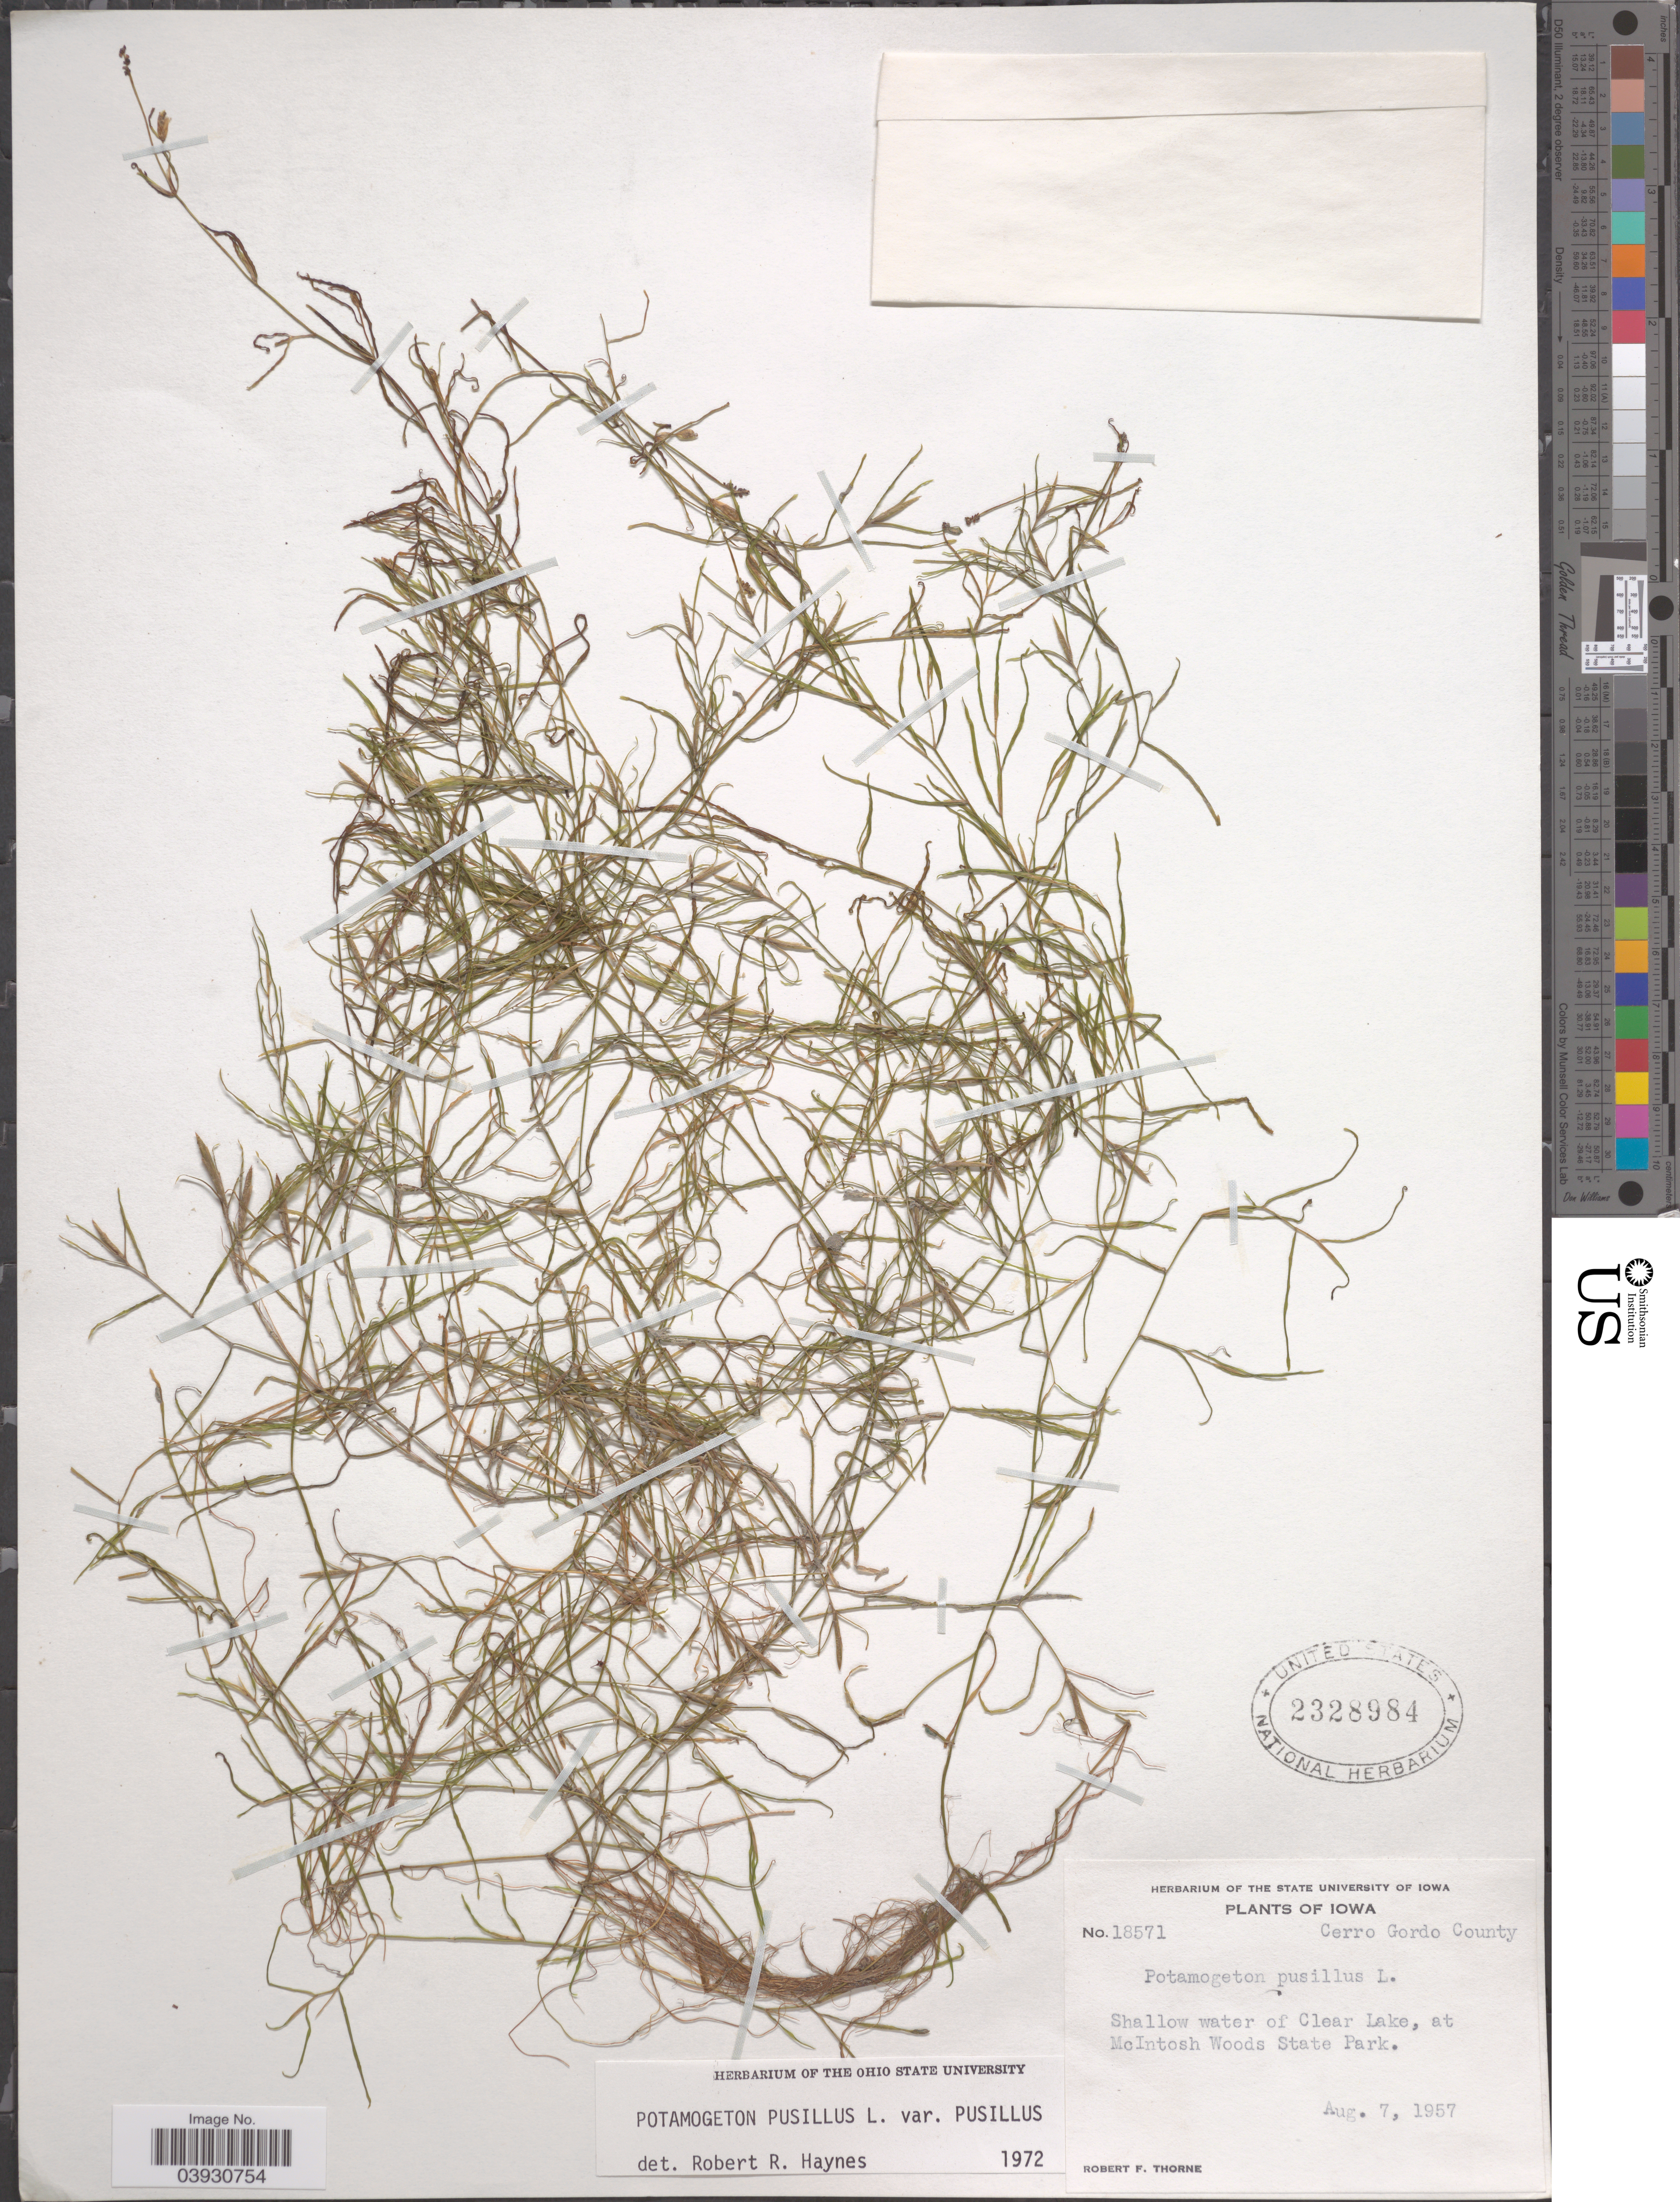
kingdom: Plantae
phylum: Tracheophyta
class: Liliopsida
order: Alismatales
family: Potamogetonaceae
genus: Potamogeton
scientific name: Potamogeton pusillus var. pusillus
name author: L.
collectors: R. F. Thorne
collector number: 18571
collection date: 1957-08-07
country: United States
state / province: Iowa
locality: Cerro Gordo County. Shallow water of Clear Lake, at McIntosh Woods State Park.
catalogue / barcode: US 2328984